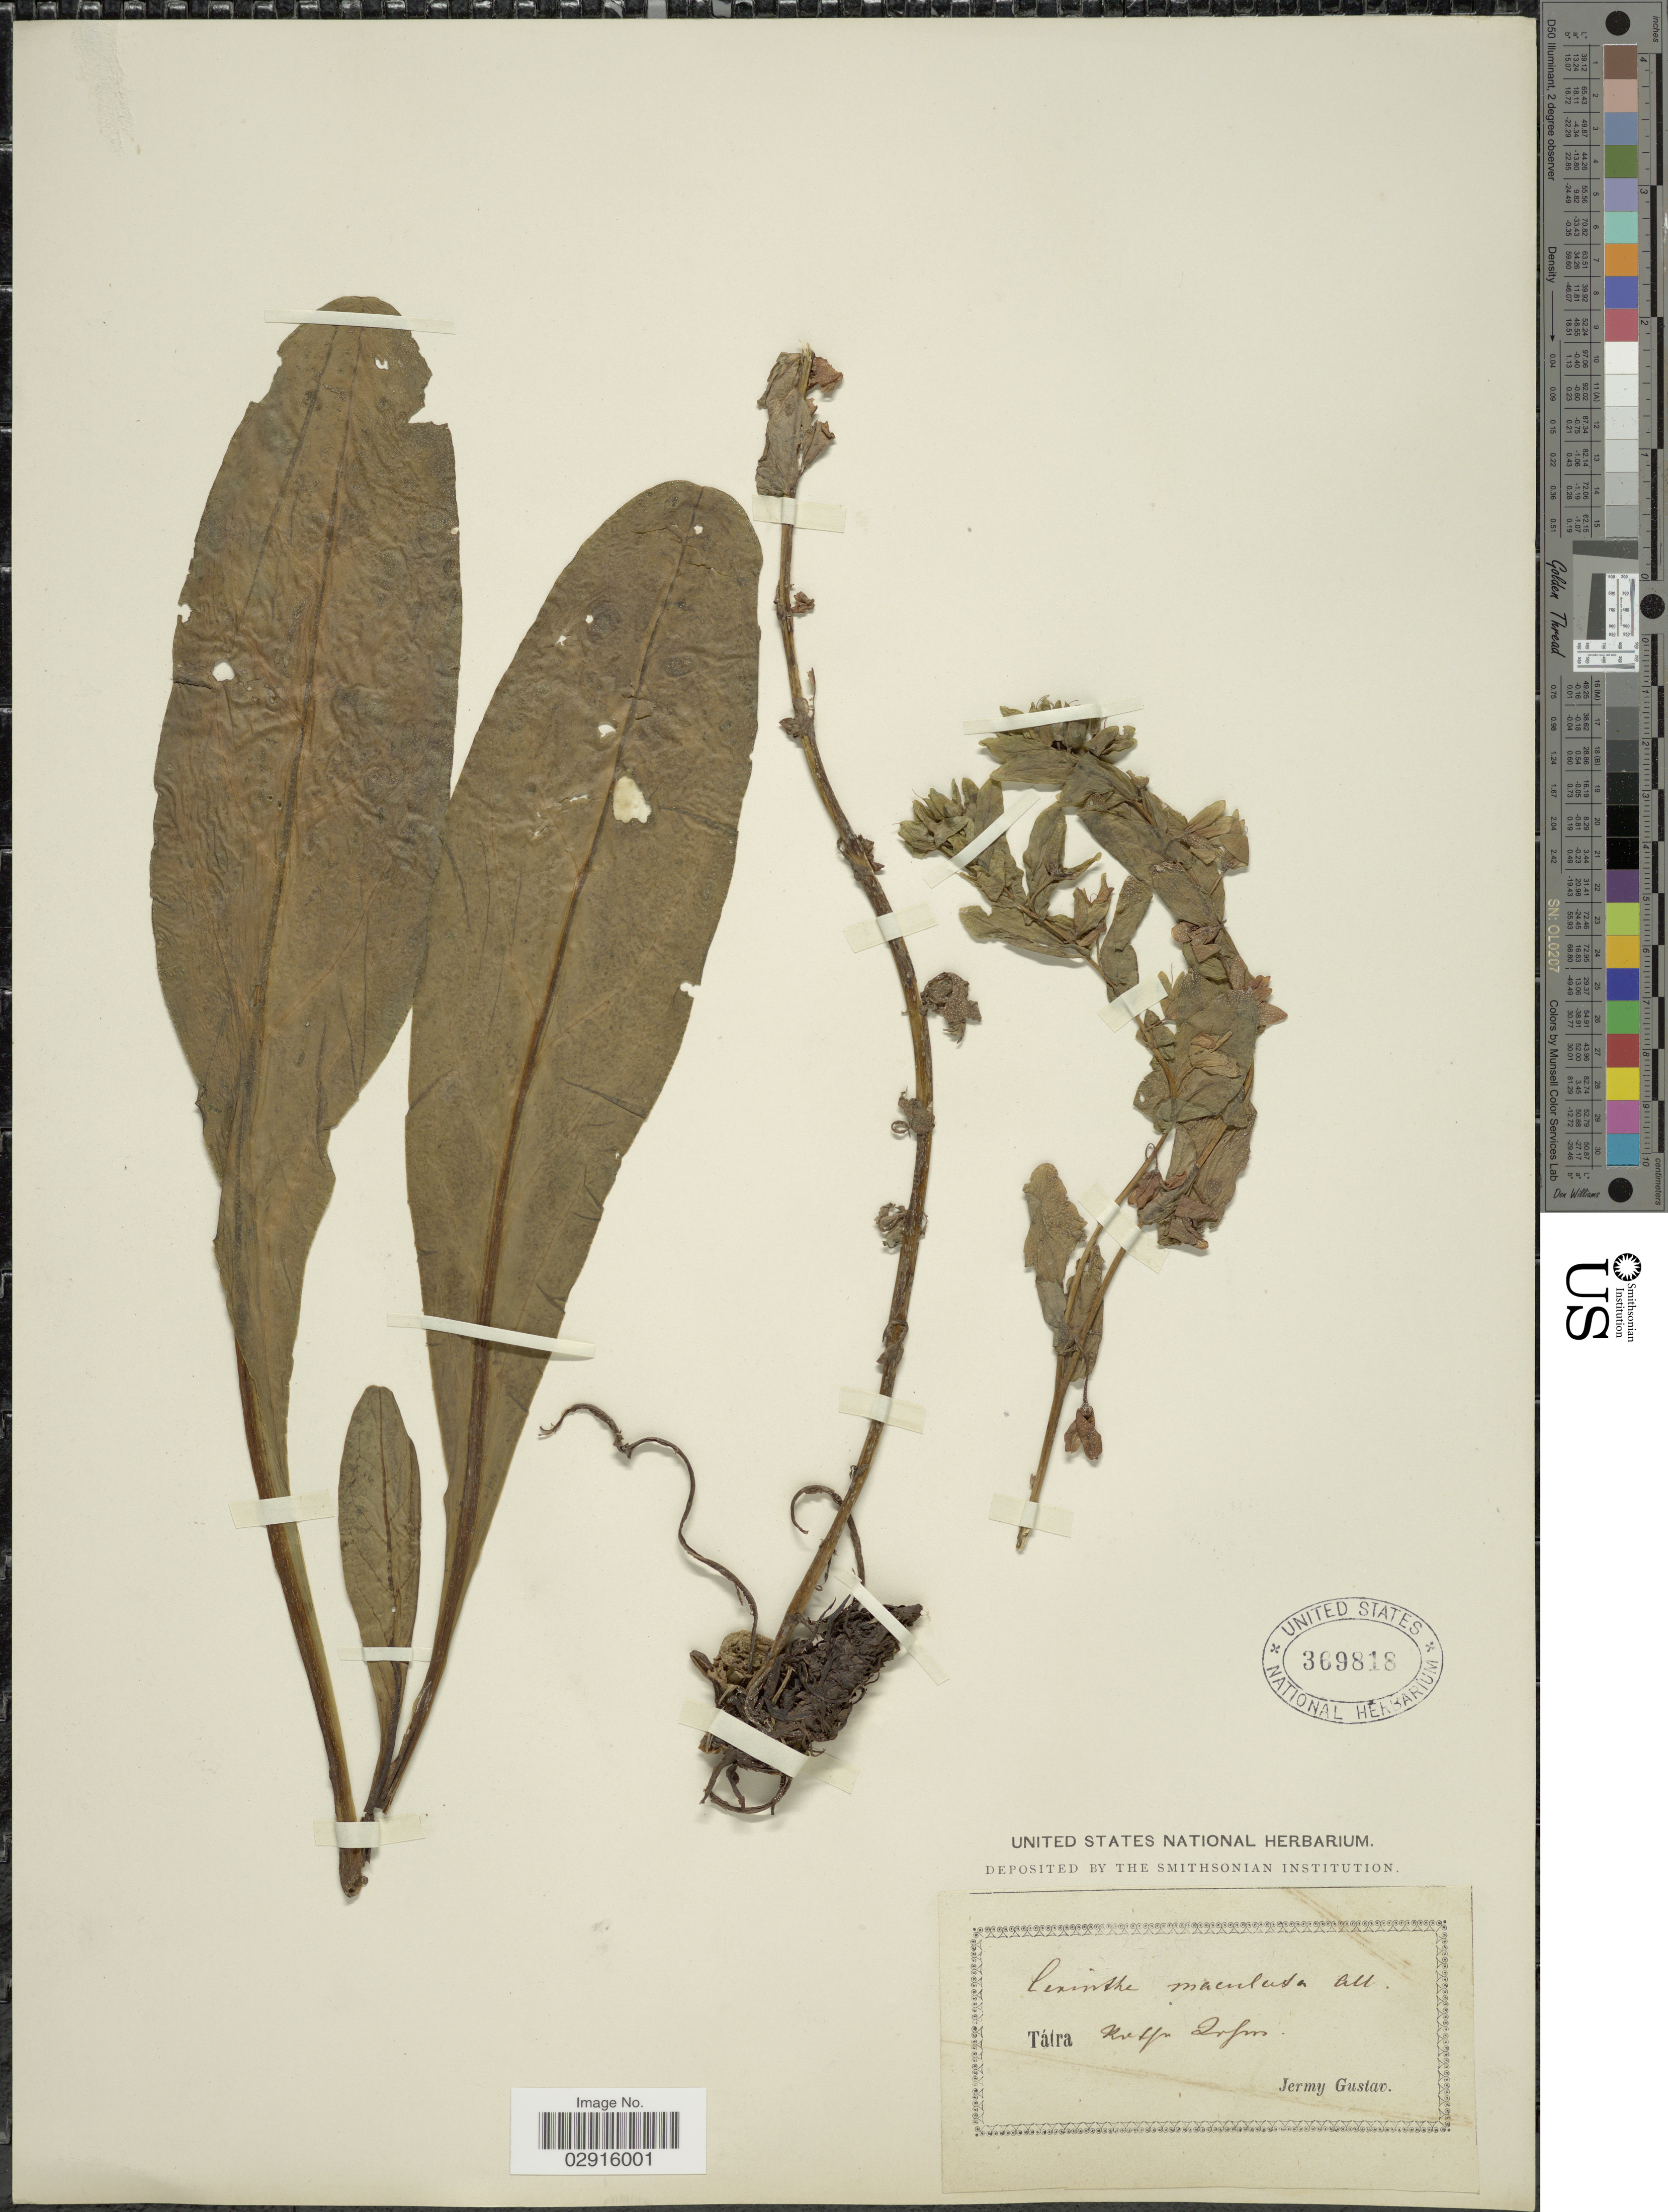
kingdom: Plantae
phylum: Tracheophyta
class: Magnoliopsida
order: Boraginales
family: Boraginaceae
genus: Cerinthe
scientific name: Cerinthe maculata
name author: L.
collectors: G. Jermy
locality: Tátra, ruffn [interpreted] zofan [interpreted].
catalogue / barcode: US 369818